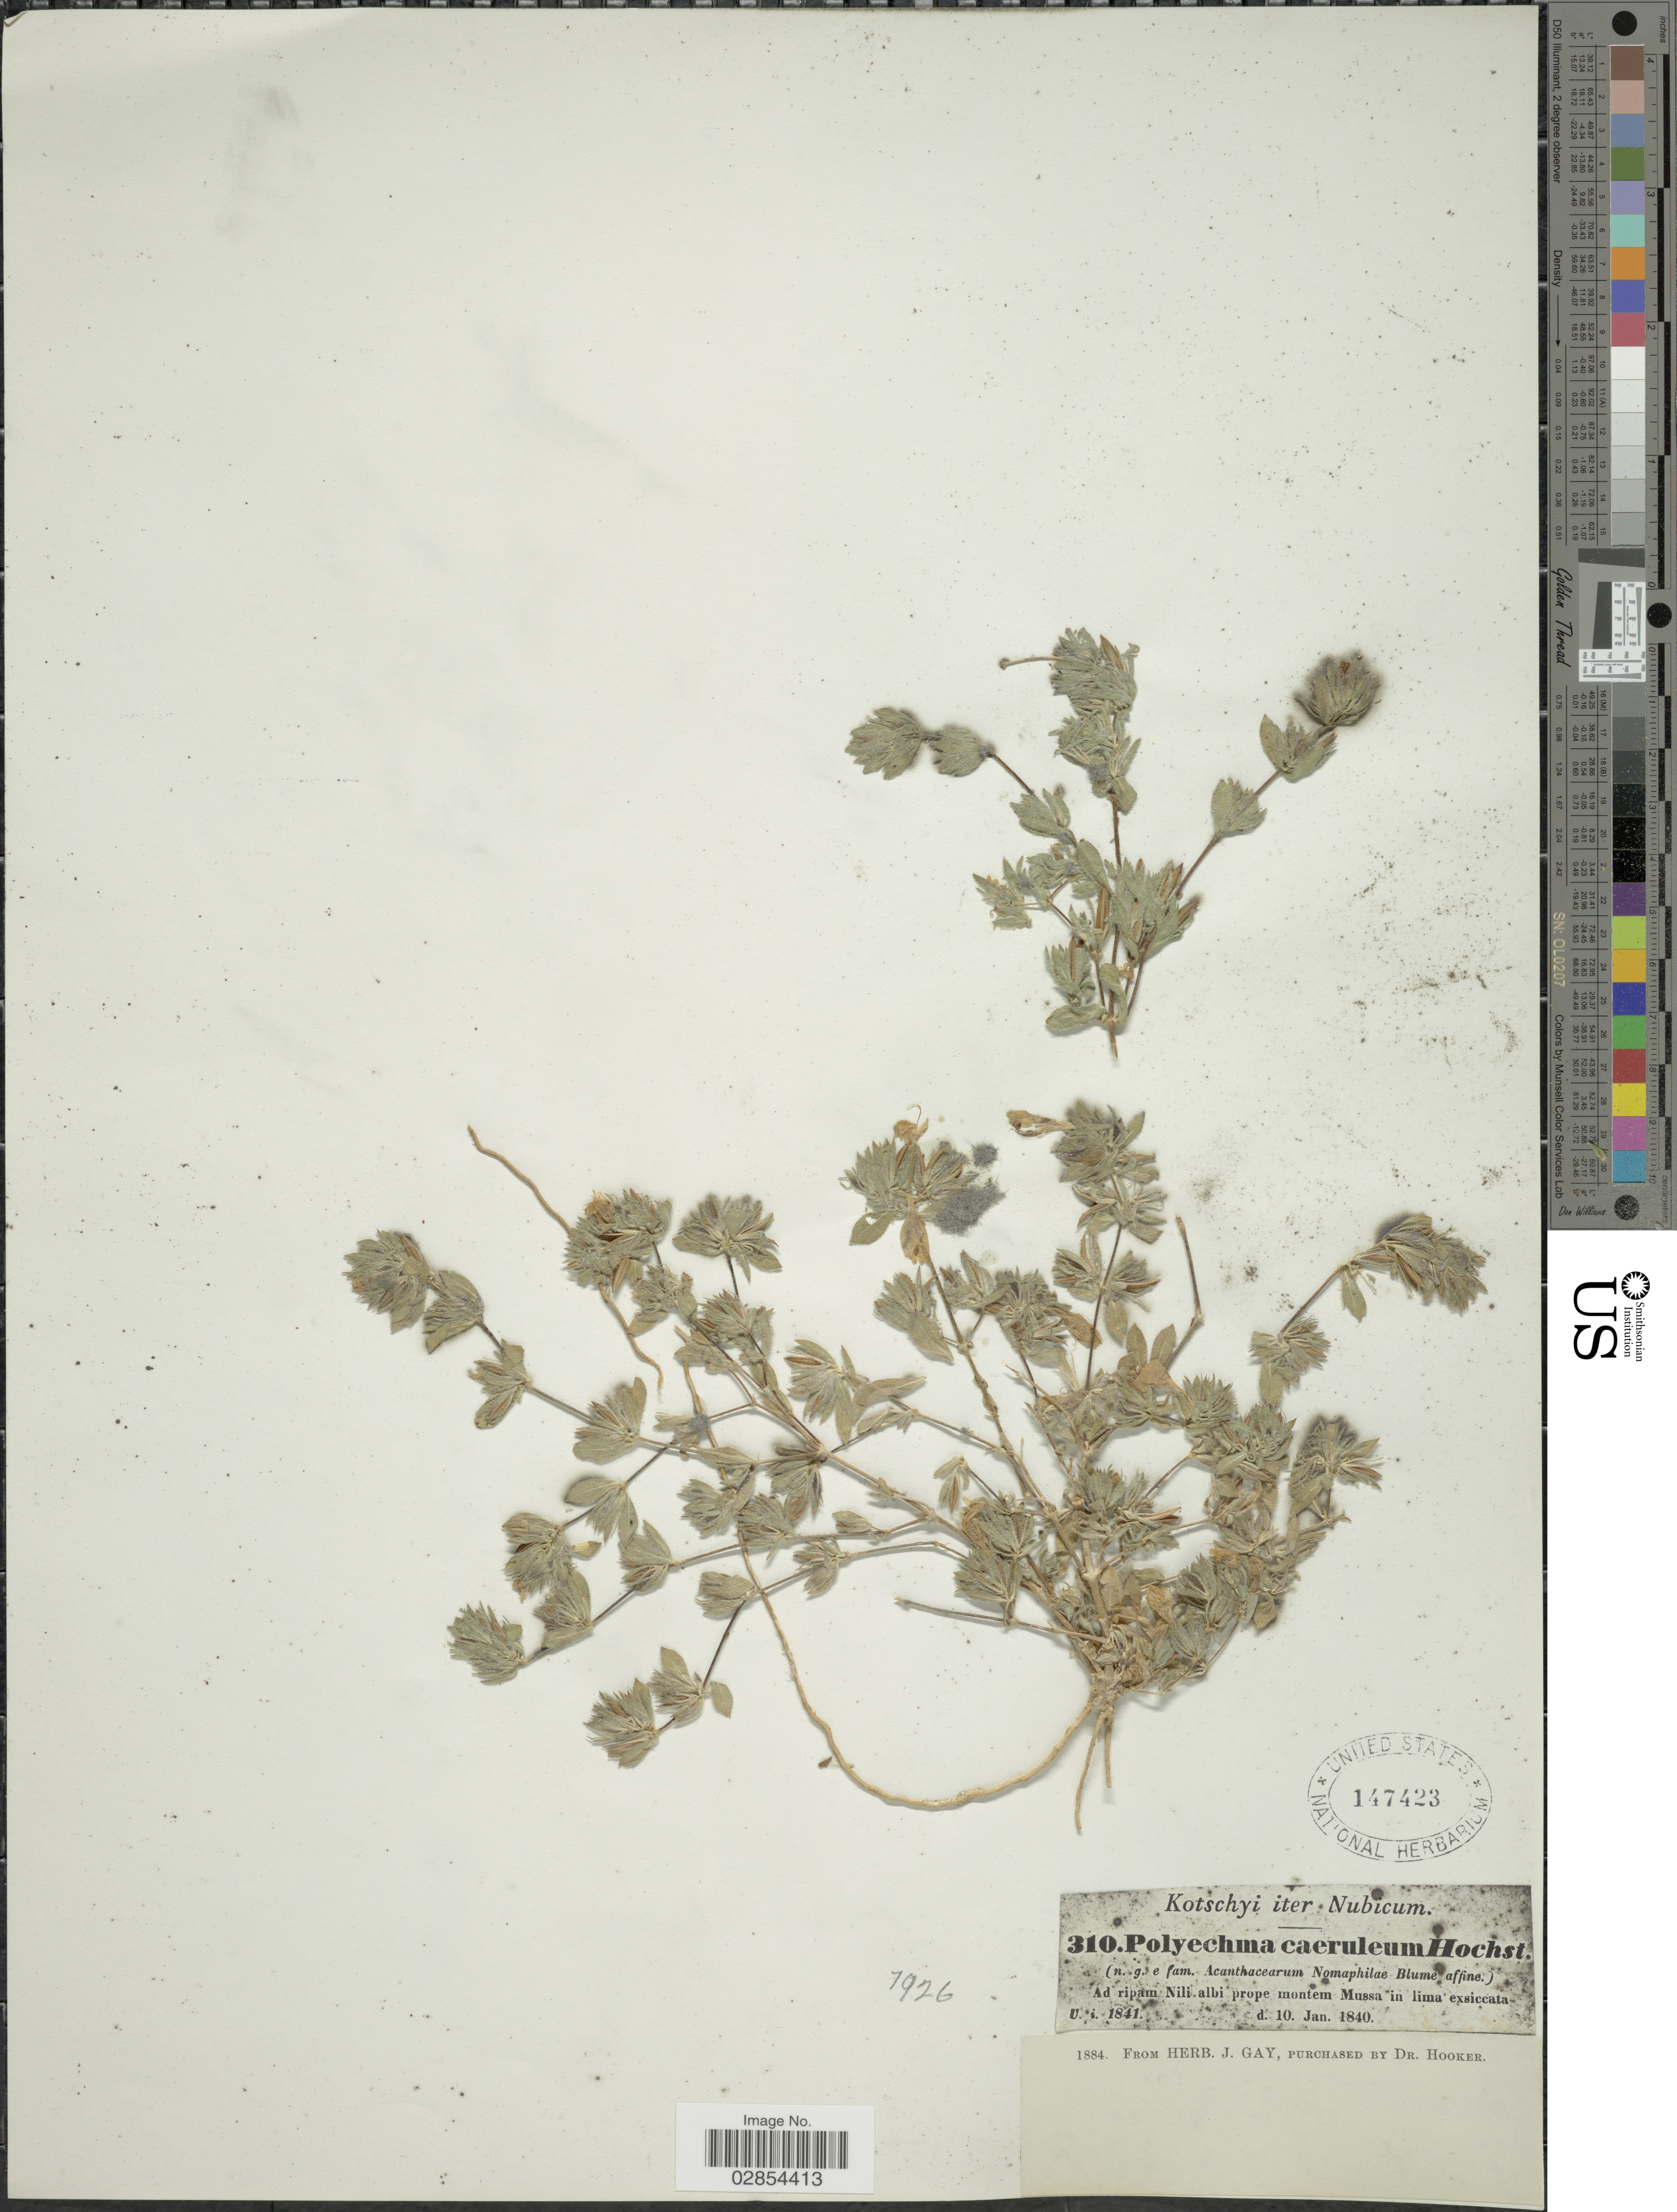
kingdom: Plantae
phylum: Tracheophyta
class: Magnoliopsida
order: Lamiales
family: Acanthaceae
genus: Hygrophila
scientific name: Hygrophila caerulea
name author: T. Anderson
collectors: -. Kotschyi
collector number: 310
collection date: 1940-01-10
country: Egypt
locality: Iter Nubicum. Ad ripam Nili albi prope montem Mussa in lima exsiccata.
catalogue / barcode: US 147423